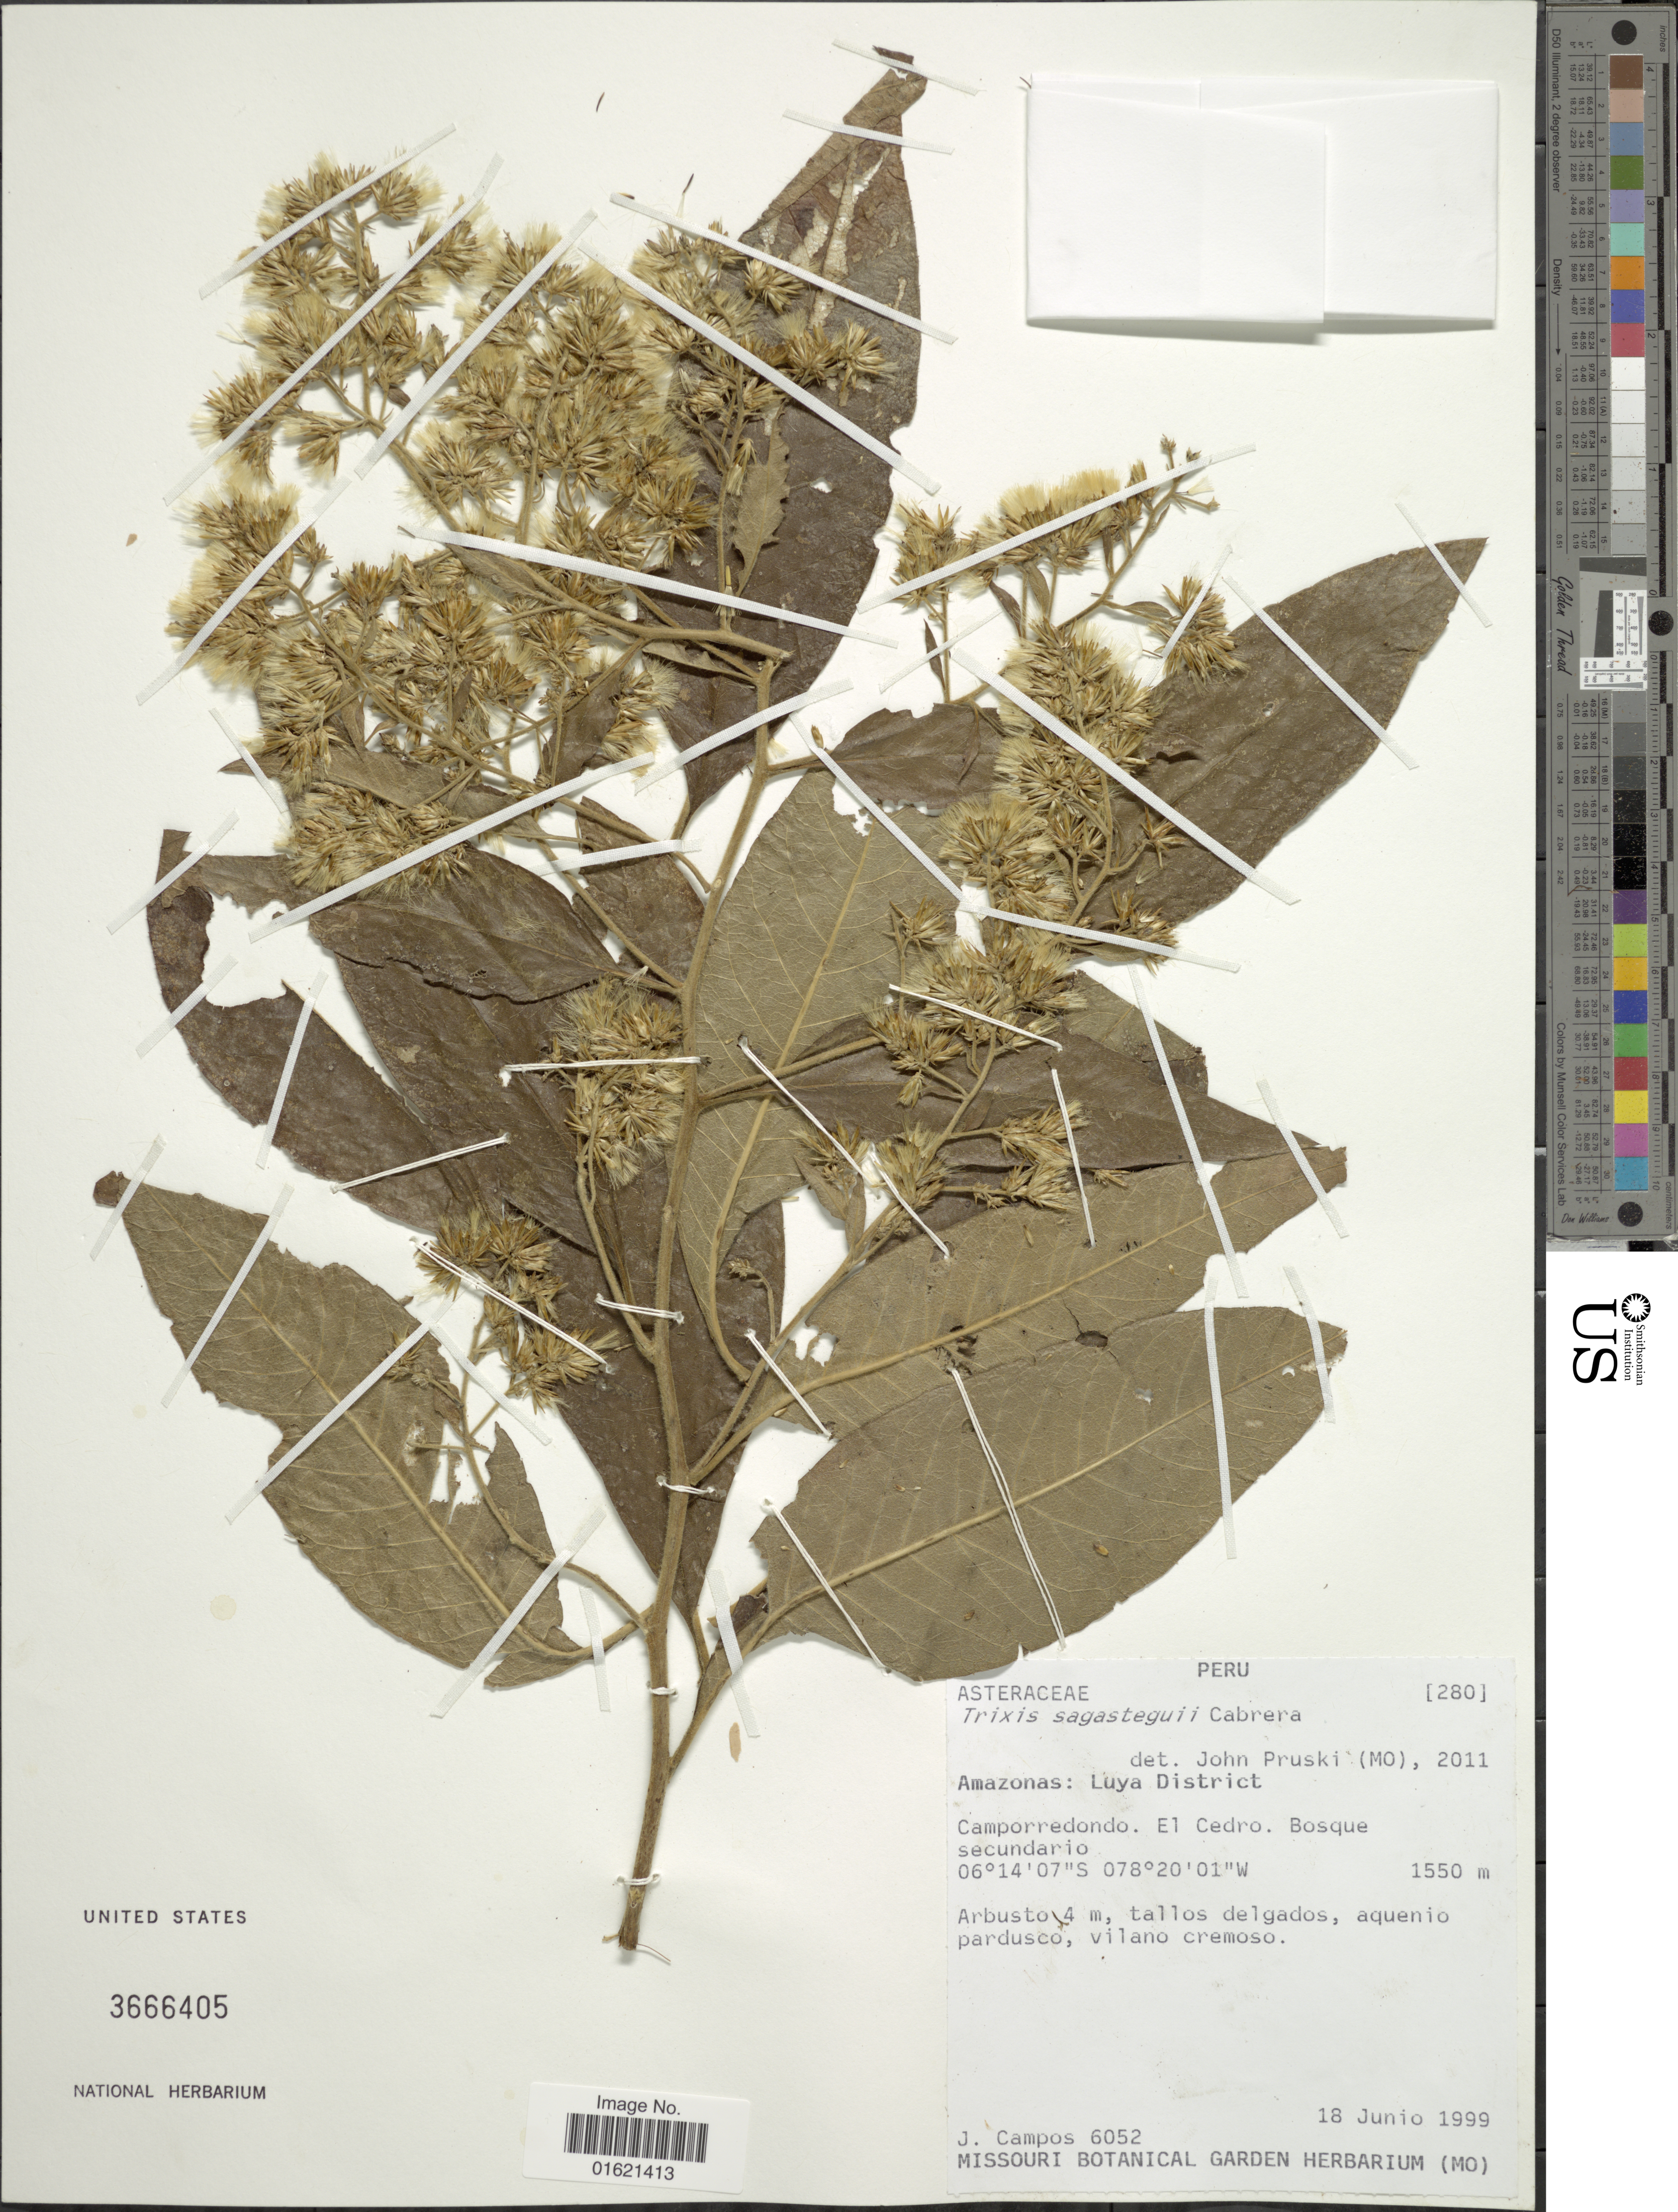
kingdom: Plantae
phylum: Tracheophyta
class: Magnoliopsida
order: Asterales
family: Asteraceae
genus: Trixis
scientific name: Trixis sagastequii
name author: Cabrera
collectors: J. Campos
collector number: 6052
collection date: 1999-06-18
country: Peru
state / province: Amazonas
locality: Amazonas: Luya District. Camporredondo. El Cedro. Bosque secundario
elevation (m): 1550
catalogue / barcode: US 3666405